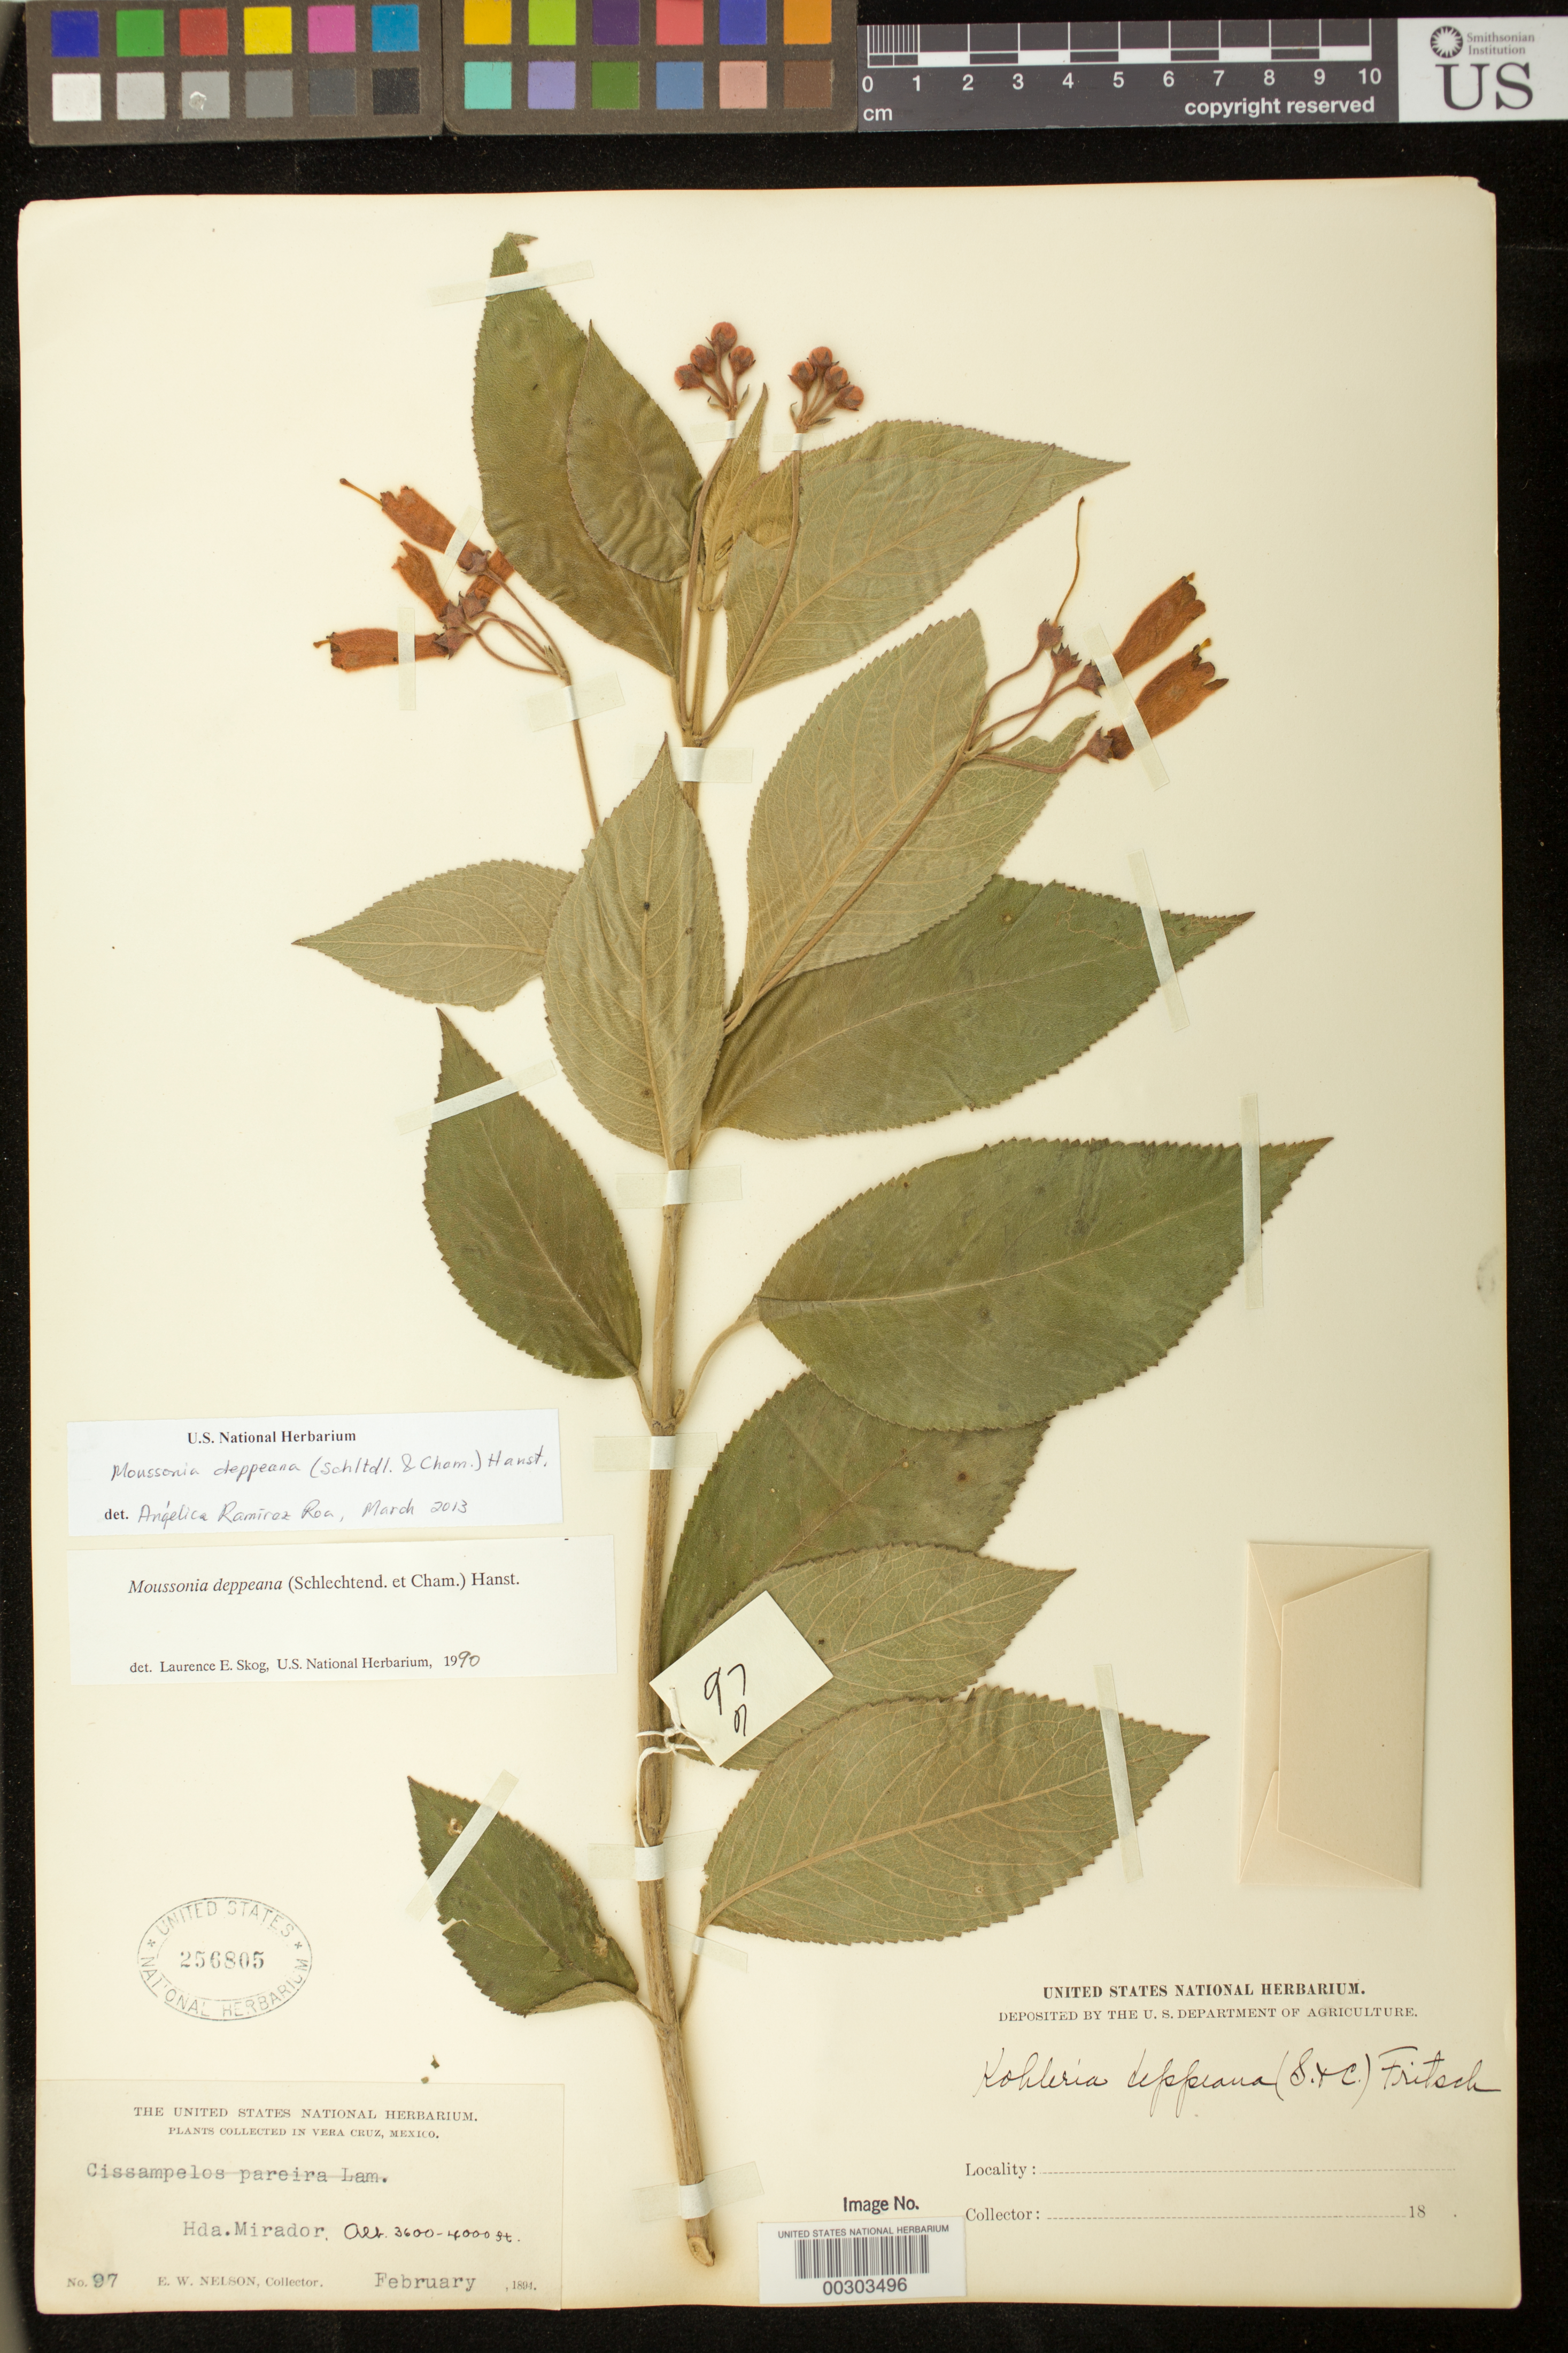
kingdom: Plantae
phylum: Tracheophyta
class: Magnoliopsida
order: Lamiales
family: Gesneriaceae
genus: Moussonia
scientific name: Moussonia deppeana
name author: (Schltdl. & Cham.) Klotzsch ex Hanst.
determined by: Ramírez-Roa, A.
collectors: E. W. Nelson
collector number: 97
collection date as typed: Feb 1894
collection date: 1894-02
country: Mexico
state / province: Veracruz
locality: Hda. Mirador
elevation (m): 1097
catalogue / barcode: US 256805